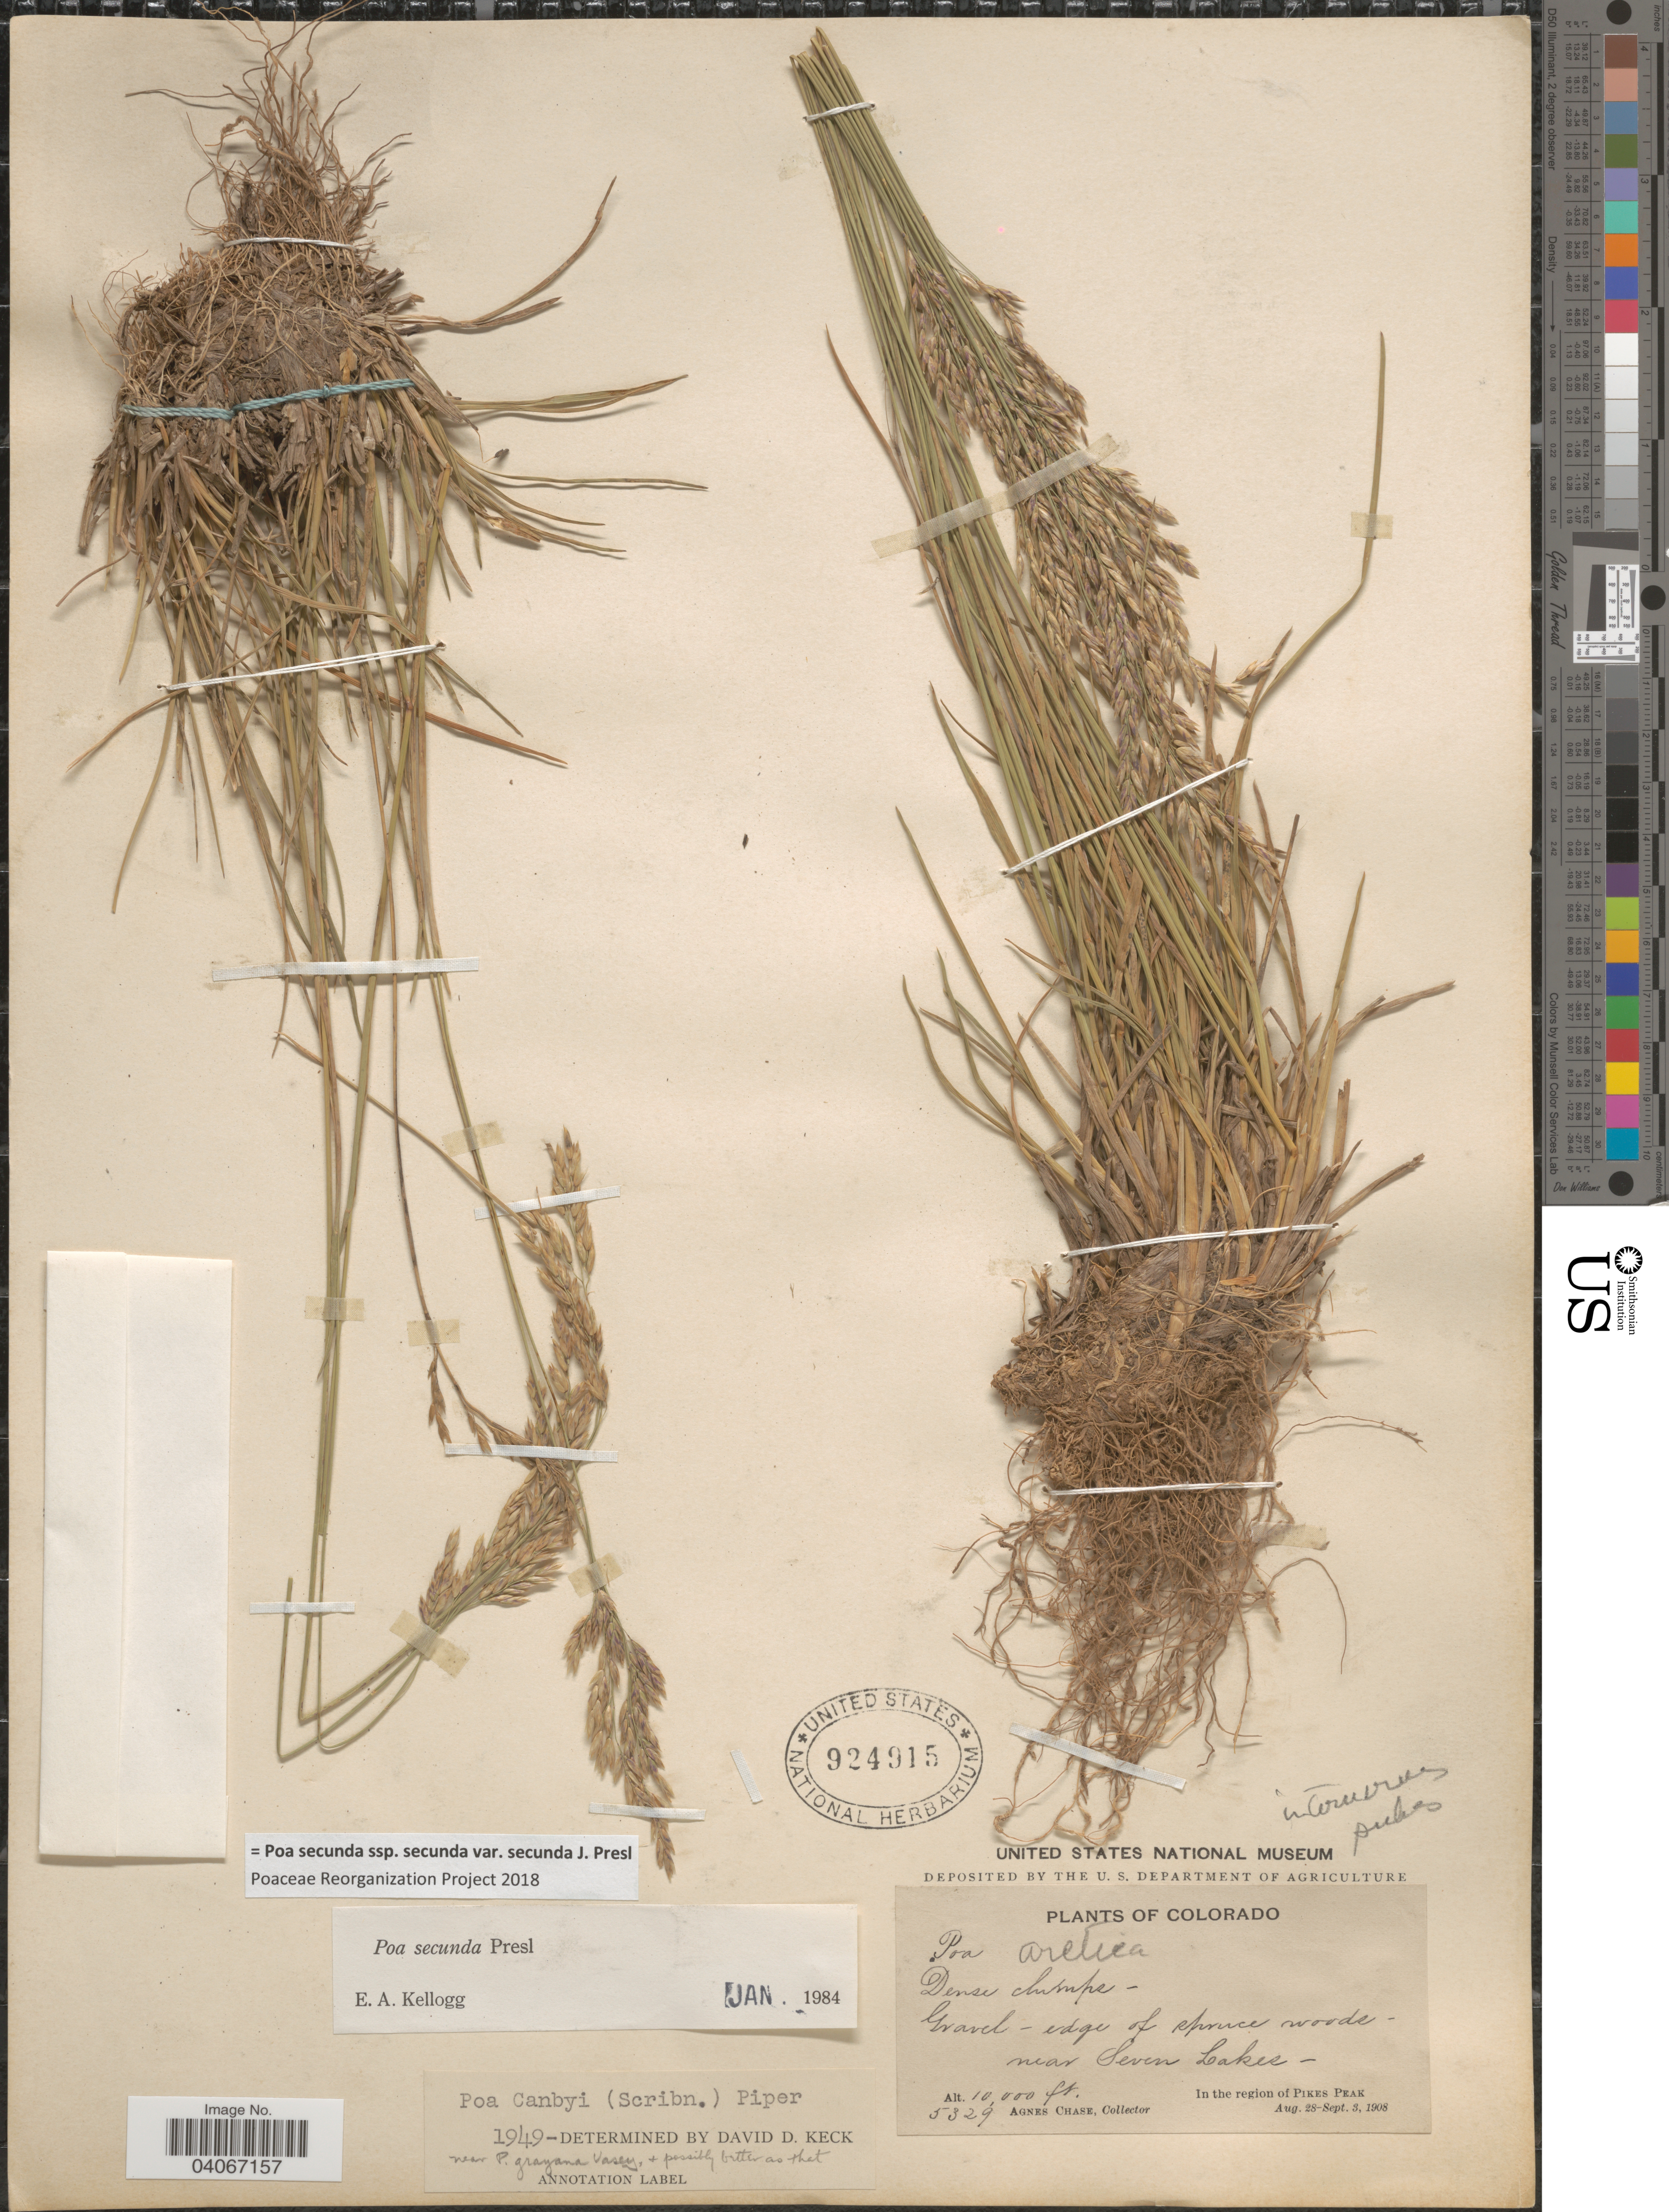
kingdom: Plantae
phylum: Tracheophyta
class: Liliopsida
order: Poales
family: Poaceae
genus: Poa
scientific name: Poa secunda subsp. secunda var. secunda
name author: J. Presl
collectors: A. Chase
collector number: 5329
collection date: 1908-08-28/1908-09-03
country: United States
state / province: Colorado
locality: Near Seven Lakes. In the region of Pikes Peak.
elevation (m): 3048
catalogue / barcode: US 924915